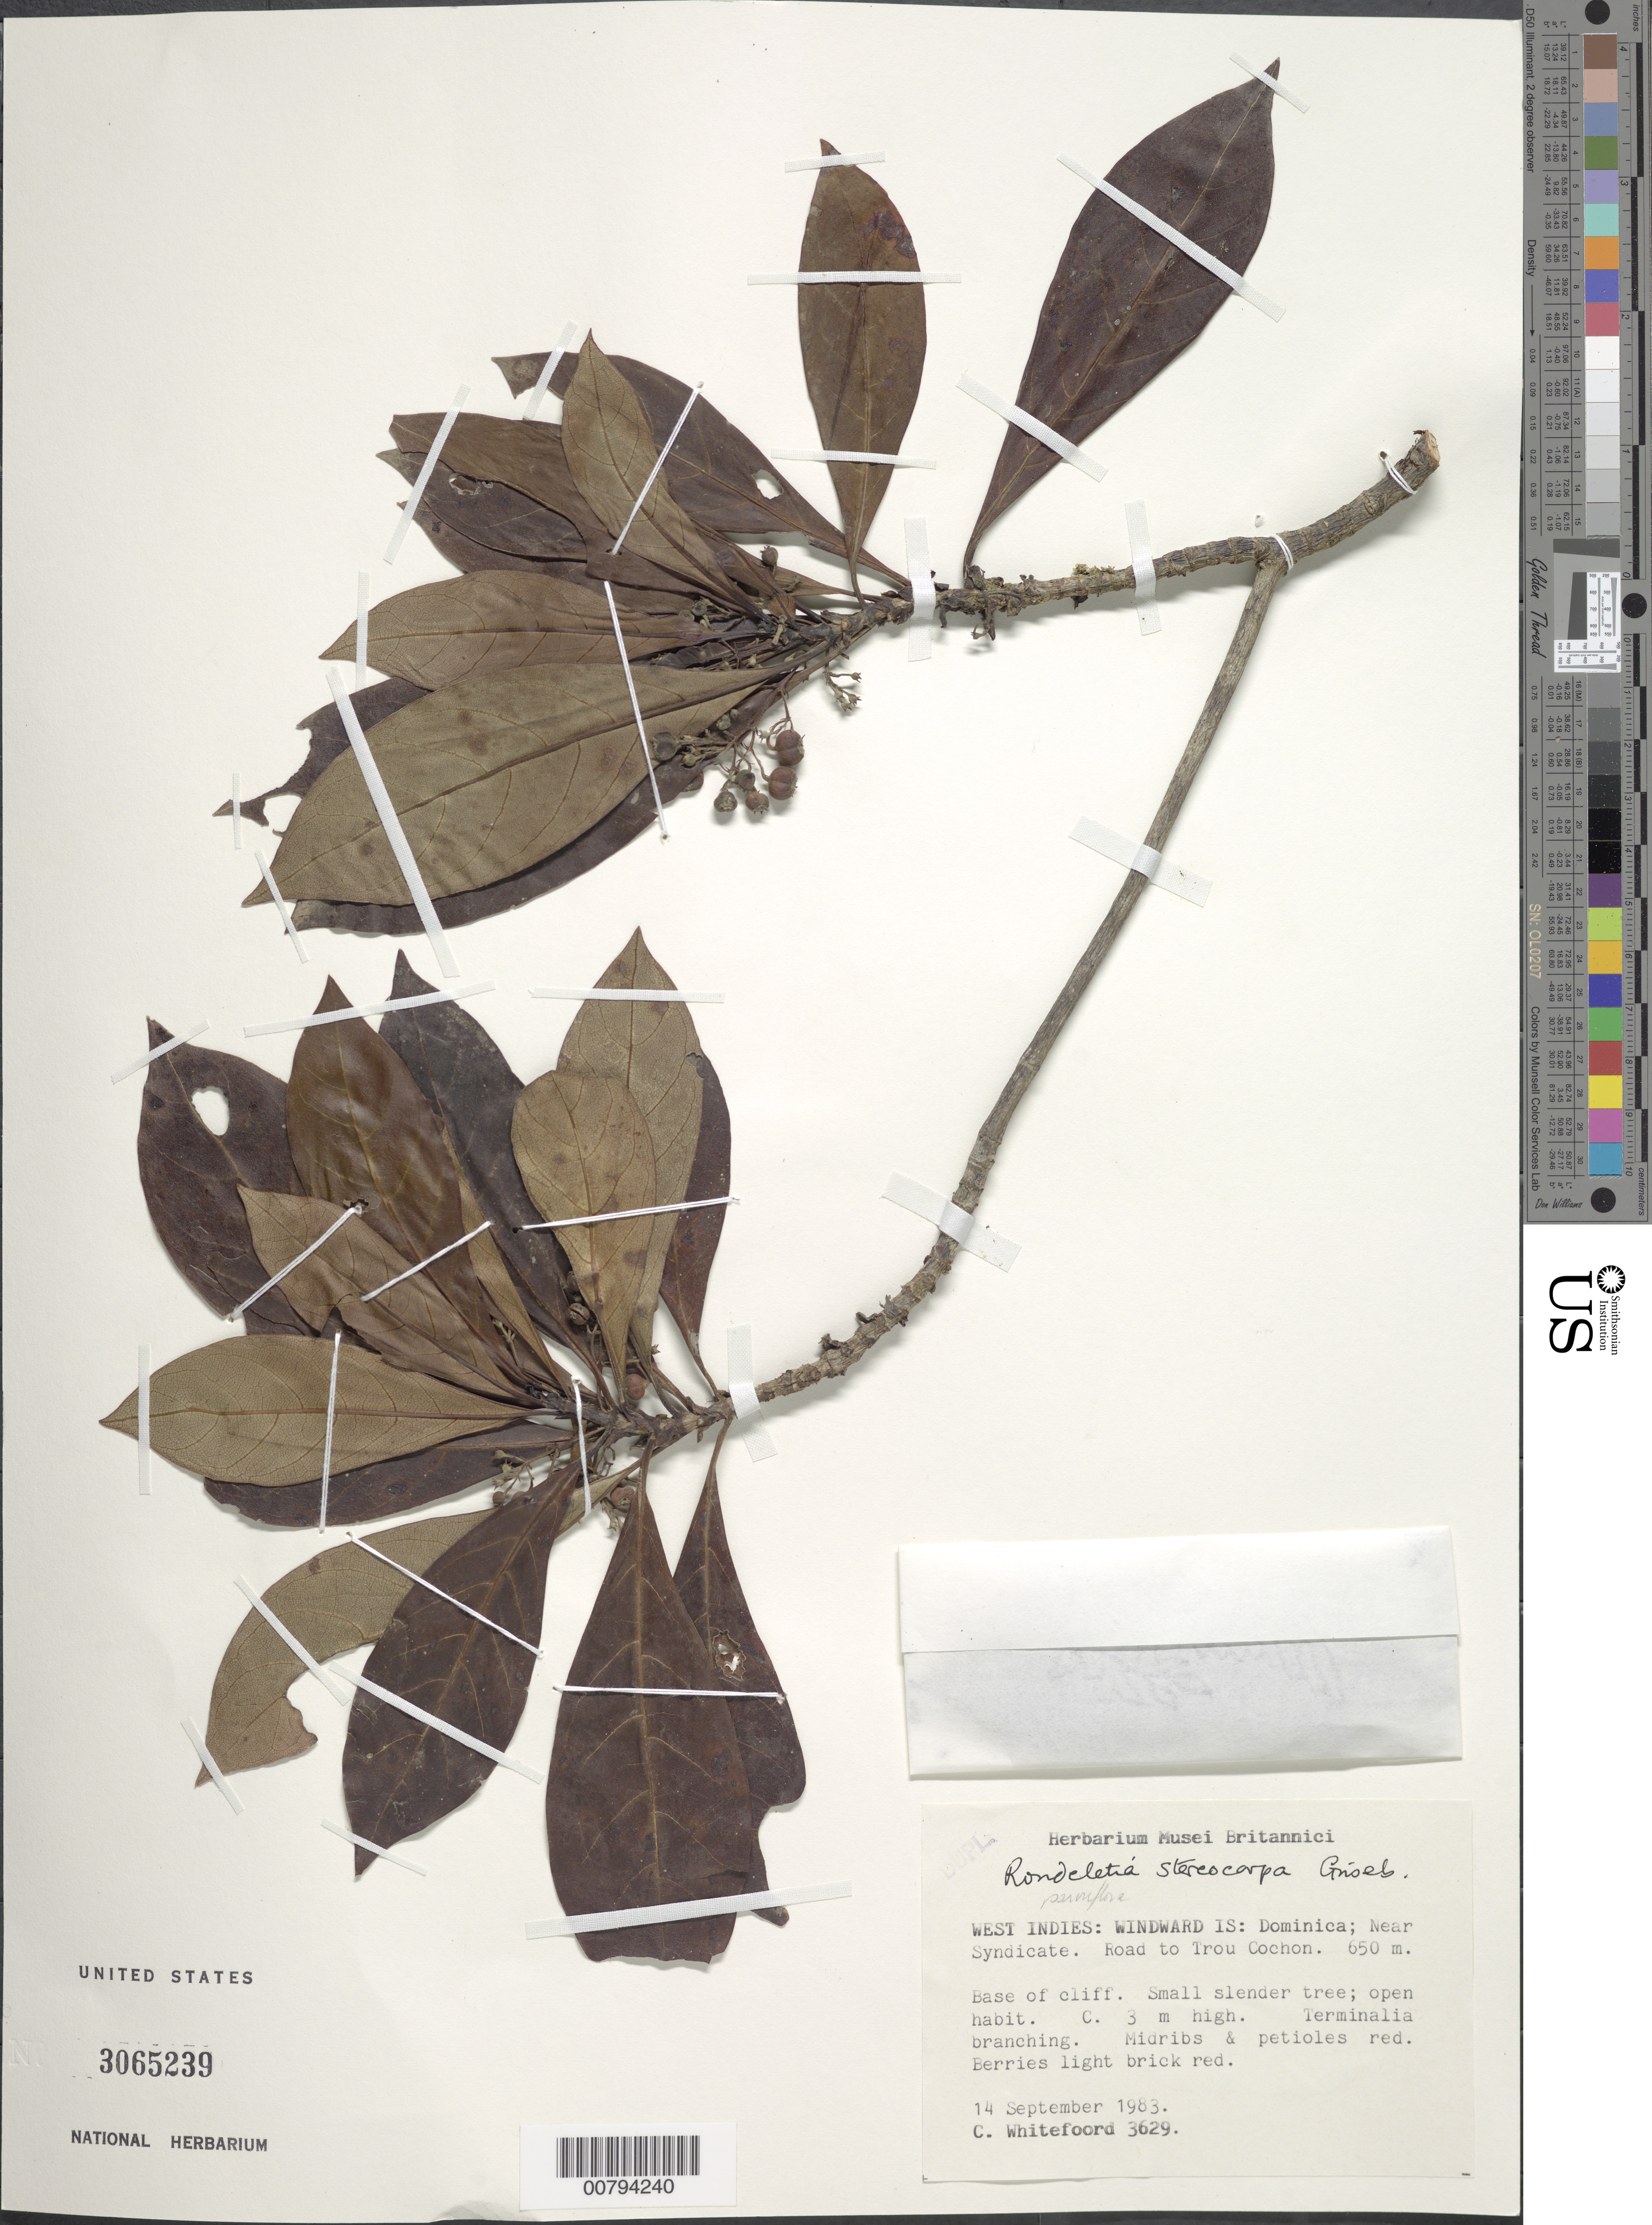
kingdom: Plantae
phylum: Tracheophyta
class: Magnoliopsida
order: Gentianales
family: Rubiaceae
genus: Rondeletia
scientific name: Rondeletia parviflora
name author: Poir.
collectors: C. Whitefoord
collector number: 3629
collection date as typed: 14 Sep 1983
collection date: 1983-09-14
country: Dominica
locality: Base of cliff. Road to Trou Cochon. Near Syndicate.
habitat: Base of cliff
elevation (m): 650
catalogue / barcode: US 3065239